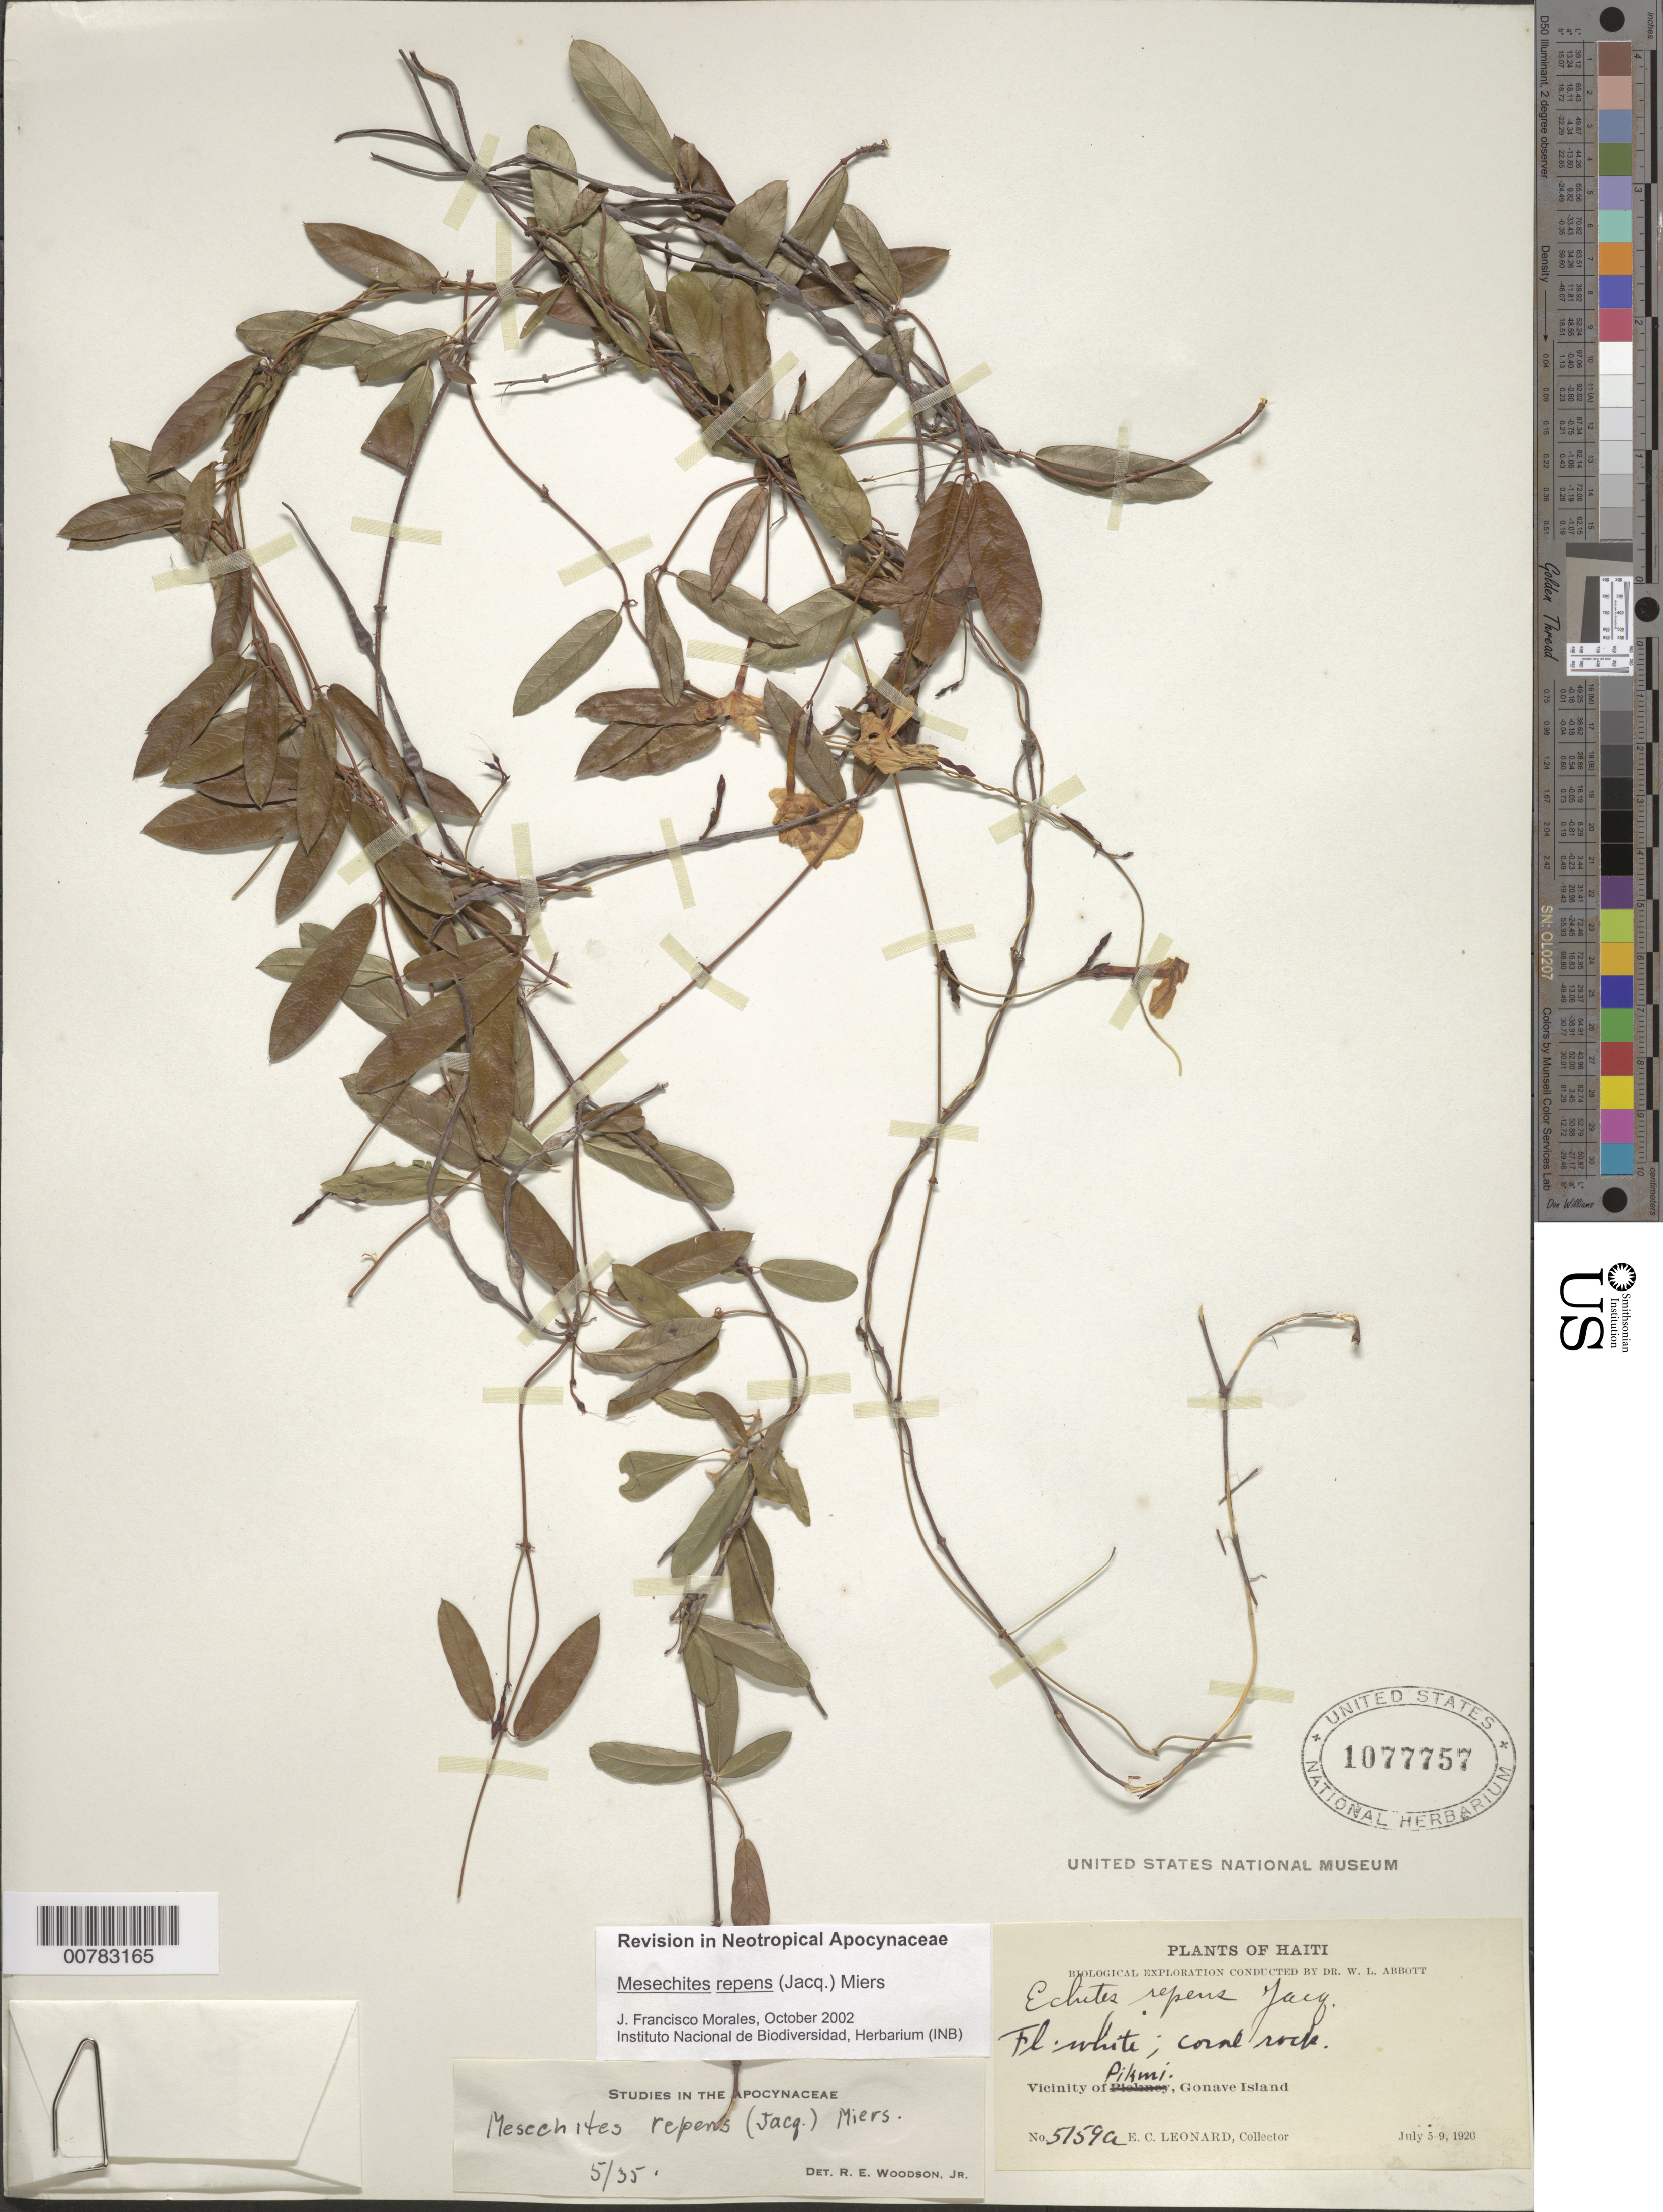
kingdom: Plantae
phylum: Tracheophyta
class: Magnoliopsida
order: Gentianales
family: Apocynaceae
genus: Mesechites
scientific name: Mesechites repens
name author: (Jacq.) Miers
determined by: Morales, J. F.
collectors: E. C. Leonard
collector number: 5159a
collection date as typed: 05 Jul 1920 to 09 Jul 1920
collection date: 1920-07-05/1920-07-09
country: Haiti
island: Hispaniola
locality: Gonave Island, vicinity of Pikmi.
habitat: Coral rock.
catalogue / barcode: US 1077757